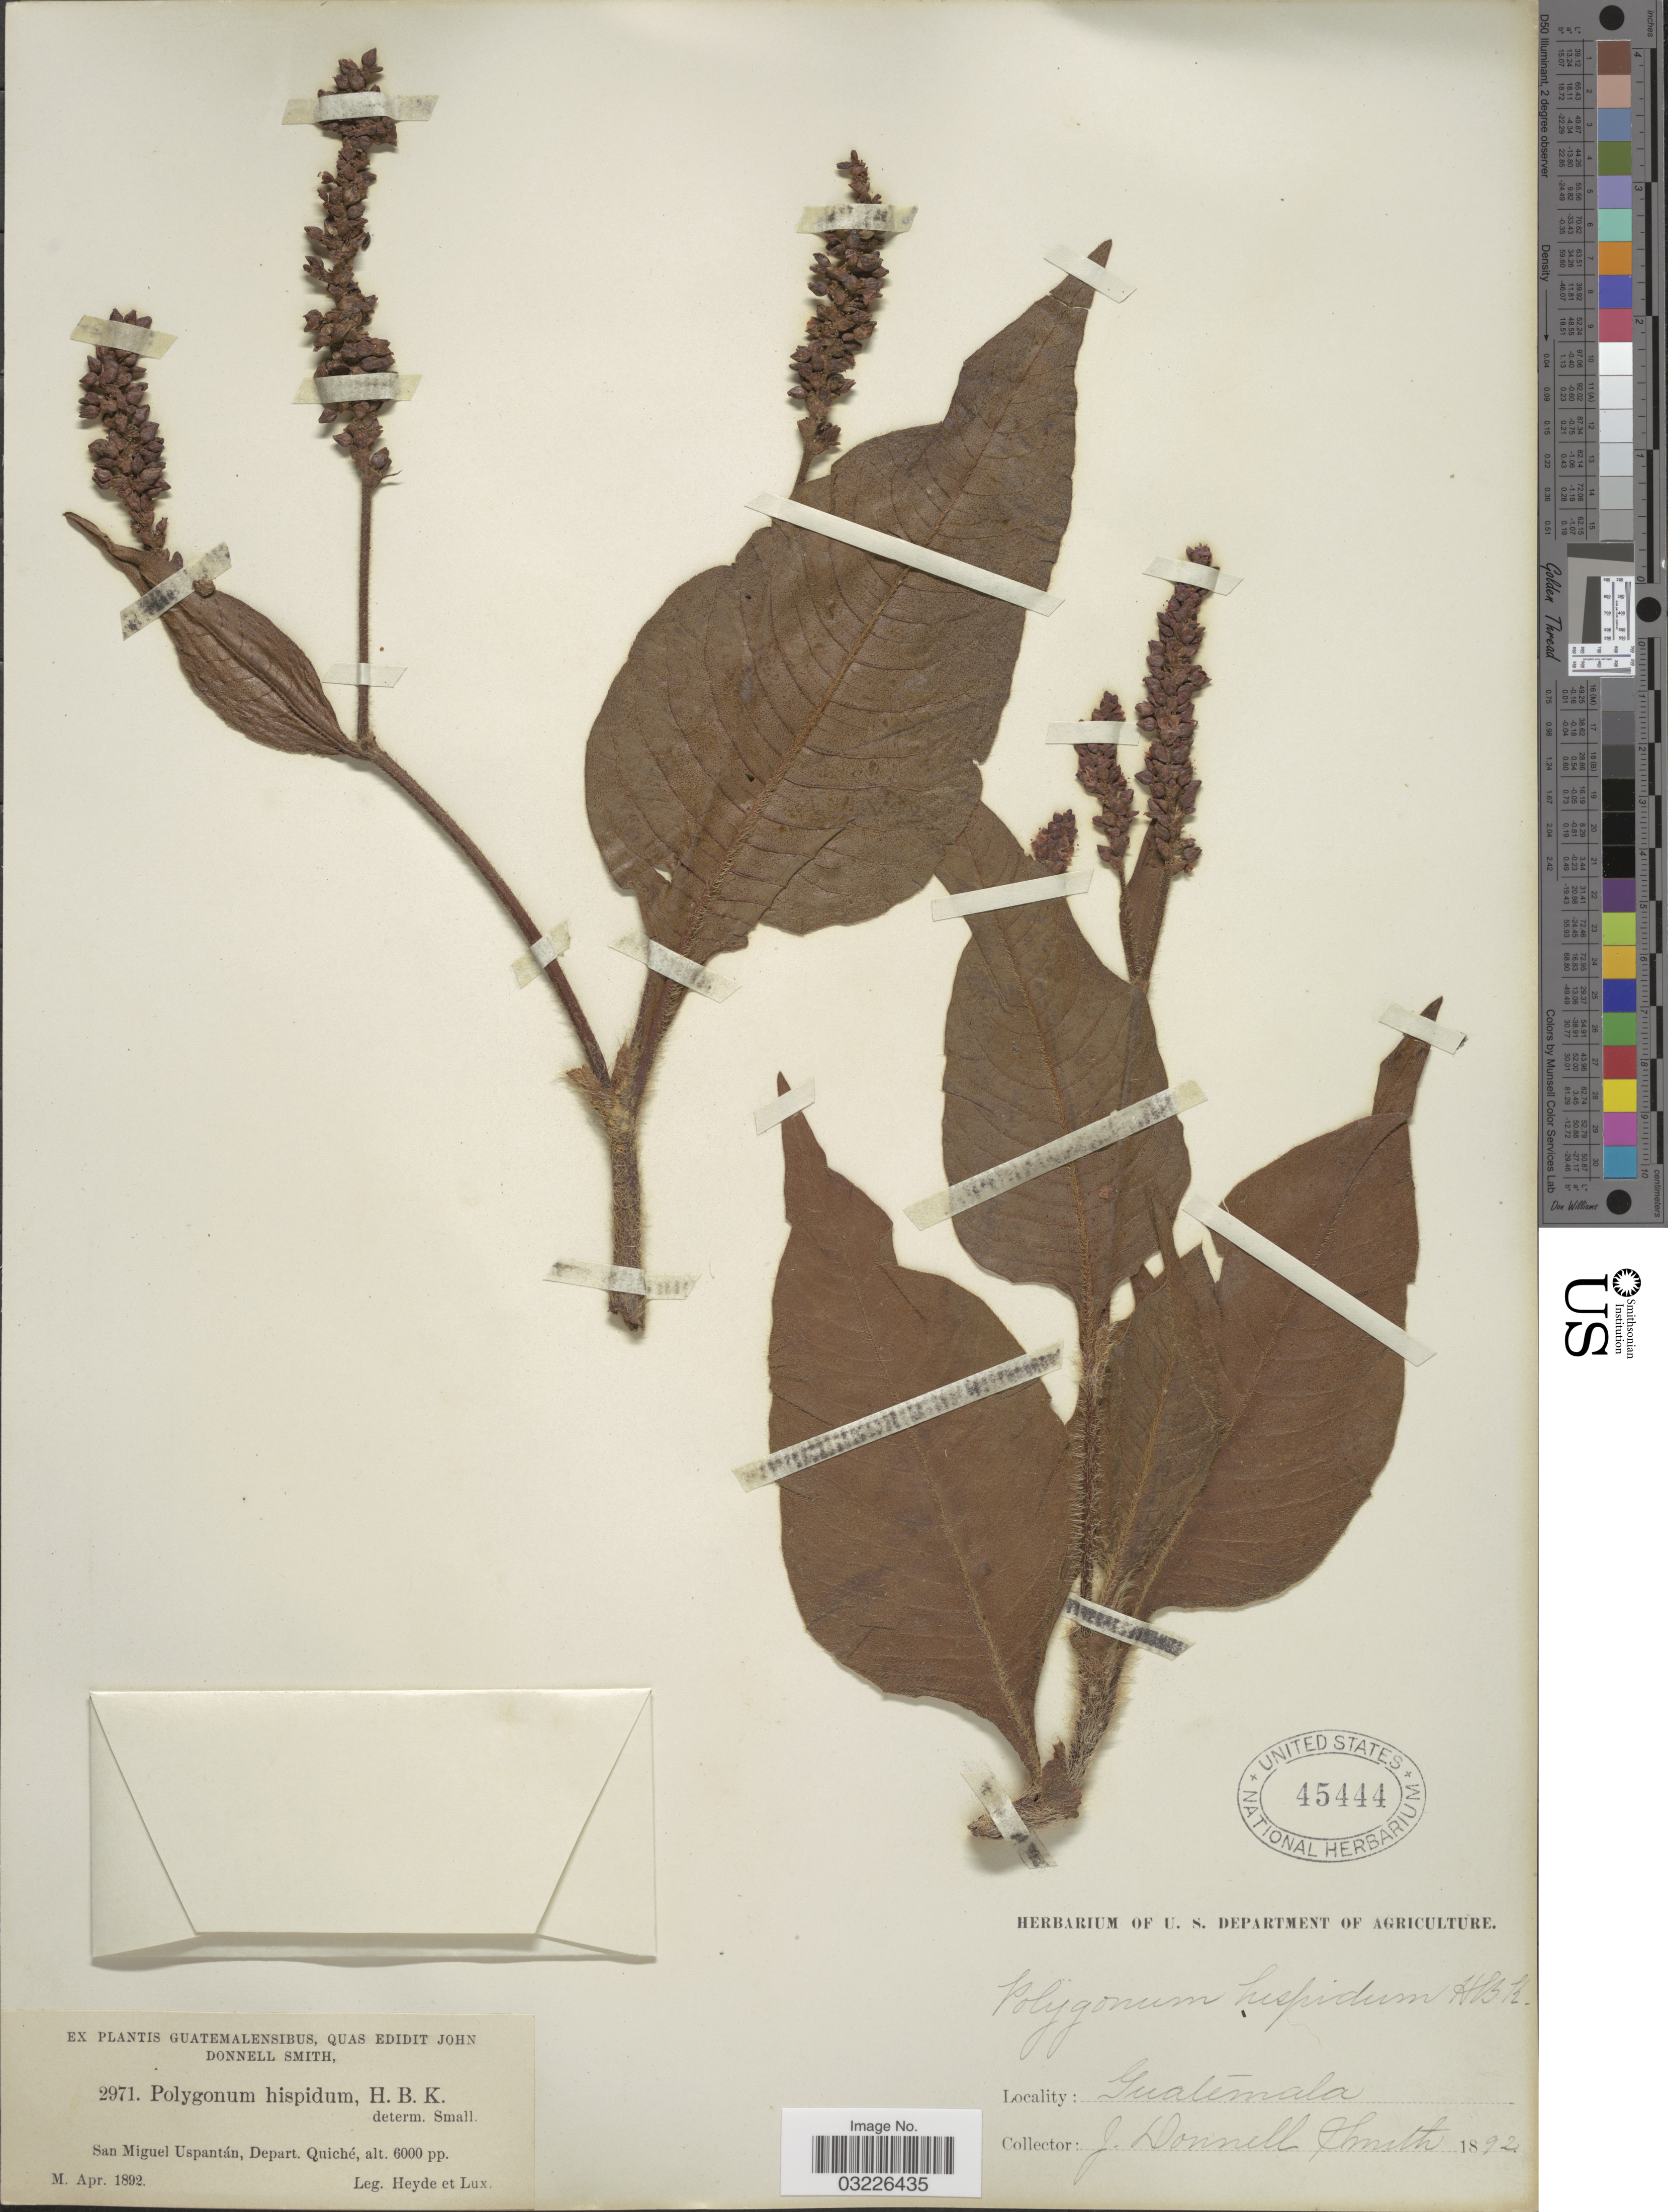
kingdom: Plantae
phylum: Tracheophyta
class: Magnoliopsida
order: Caryophyllales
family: Polygonaceae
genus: Polygonum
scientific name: Polygonum hispidum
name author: Kunth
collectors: Heyde, Lux & J. Donnell Smith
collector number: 2971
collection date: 1892-04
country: Guatemala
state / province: El Quiché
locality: San Miguel Uspantán, Depart. Quiché.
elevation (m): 1829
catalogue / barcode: US 45444